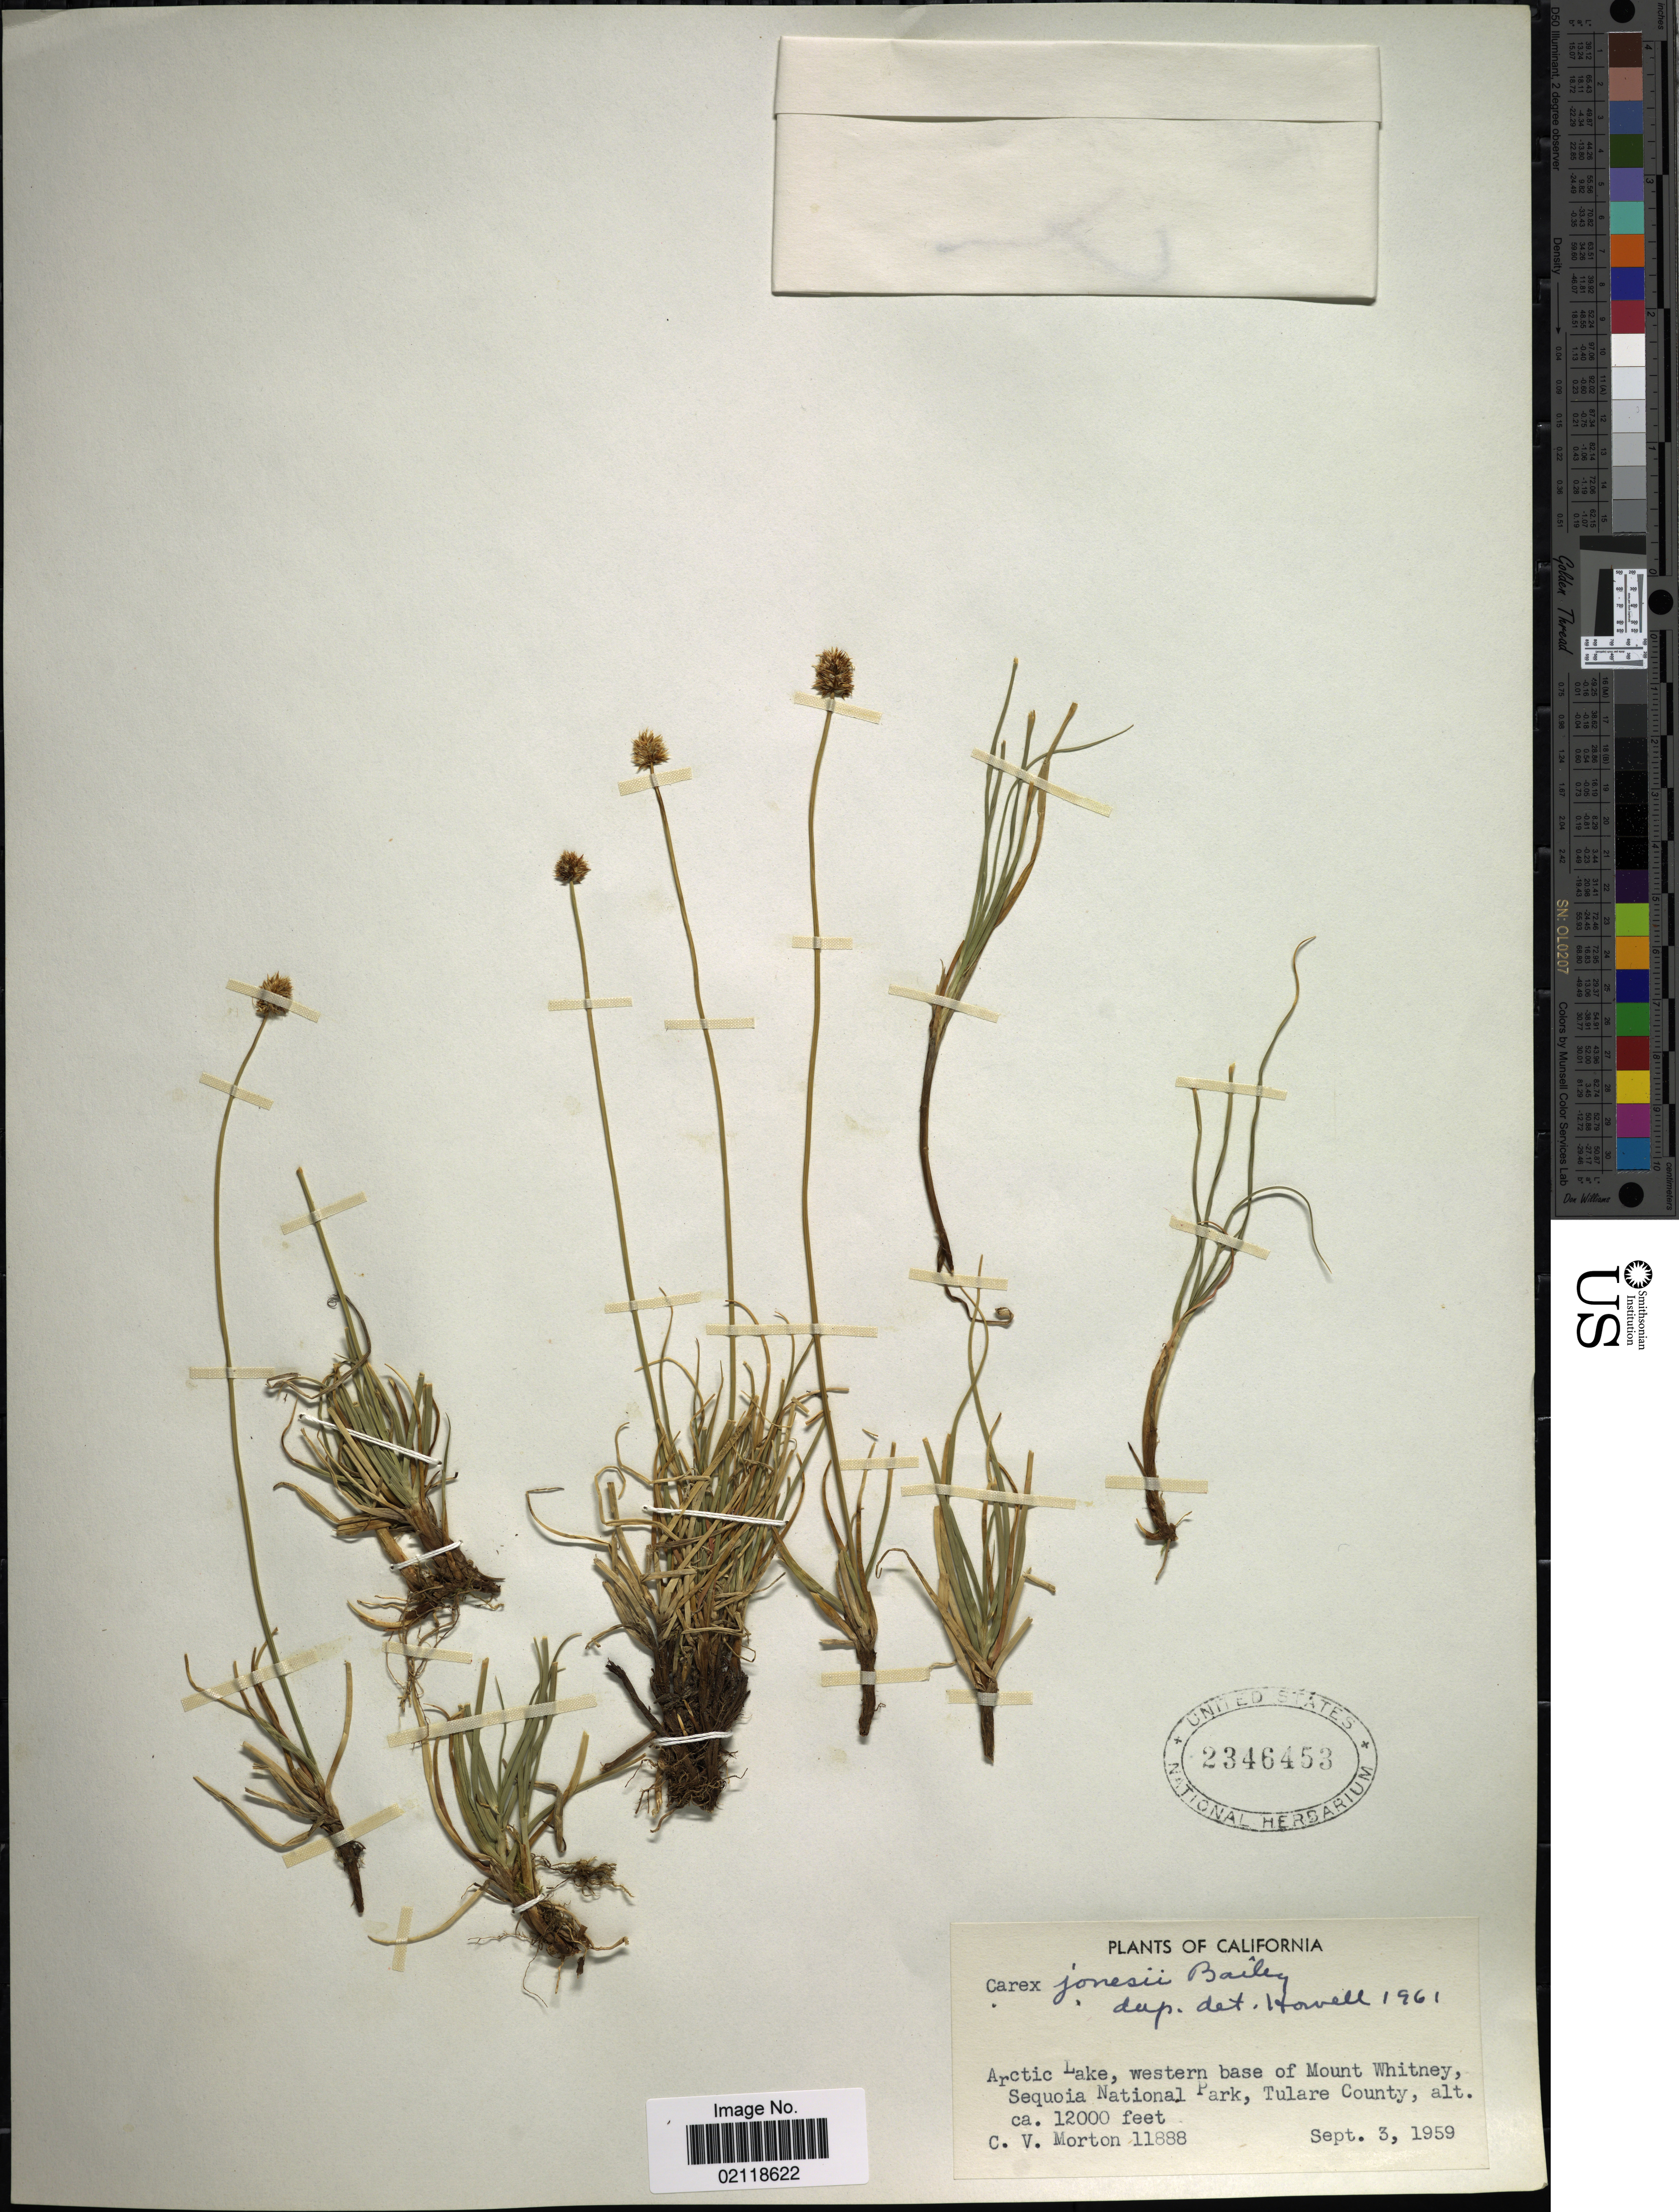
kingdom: Plantae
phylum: Tracheophyta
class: Liliopsida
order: Poales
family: Cyperaceae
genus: Carex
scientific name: Carex jonesii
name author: L.H. Bailey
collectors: C. V. Morton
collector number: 11888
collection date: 1959-09-03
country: United States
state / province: California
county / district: Tulare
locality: Arctic Lake, western base of Mount Whitney, Sequoia National Park, Tulare County.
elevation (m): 3658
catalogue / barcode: US 2346453